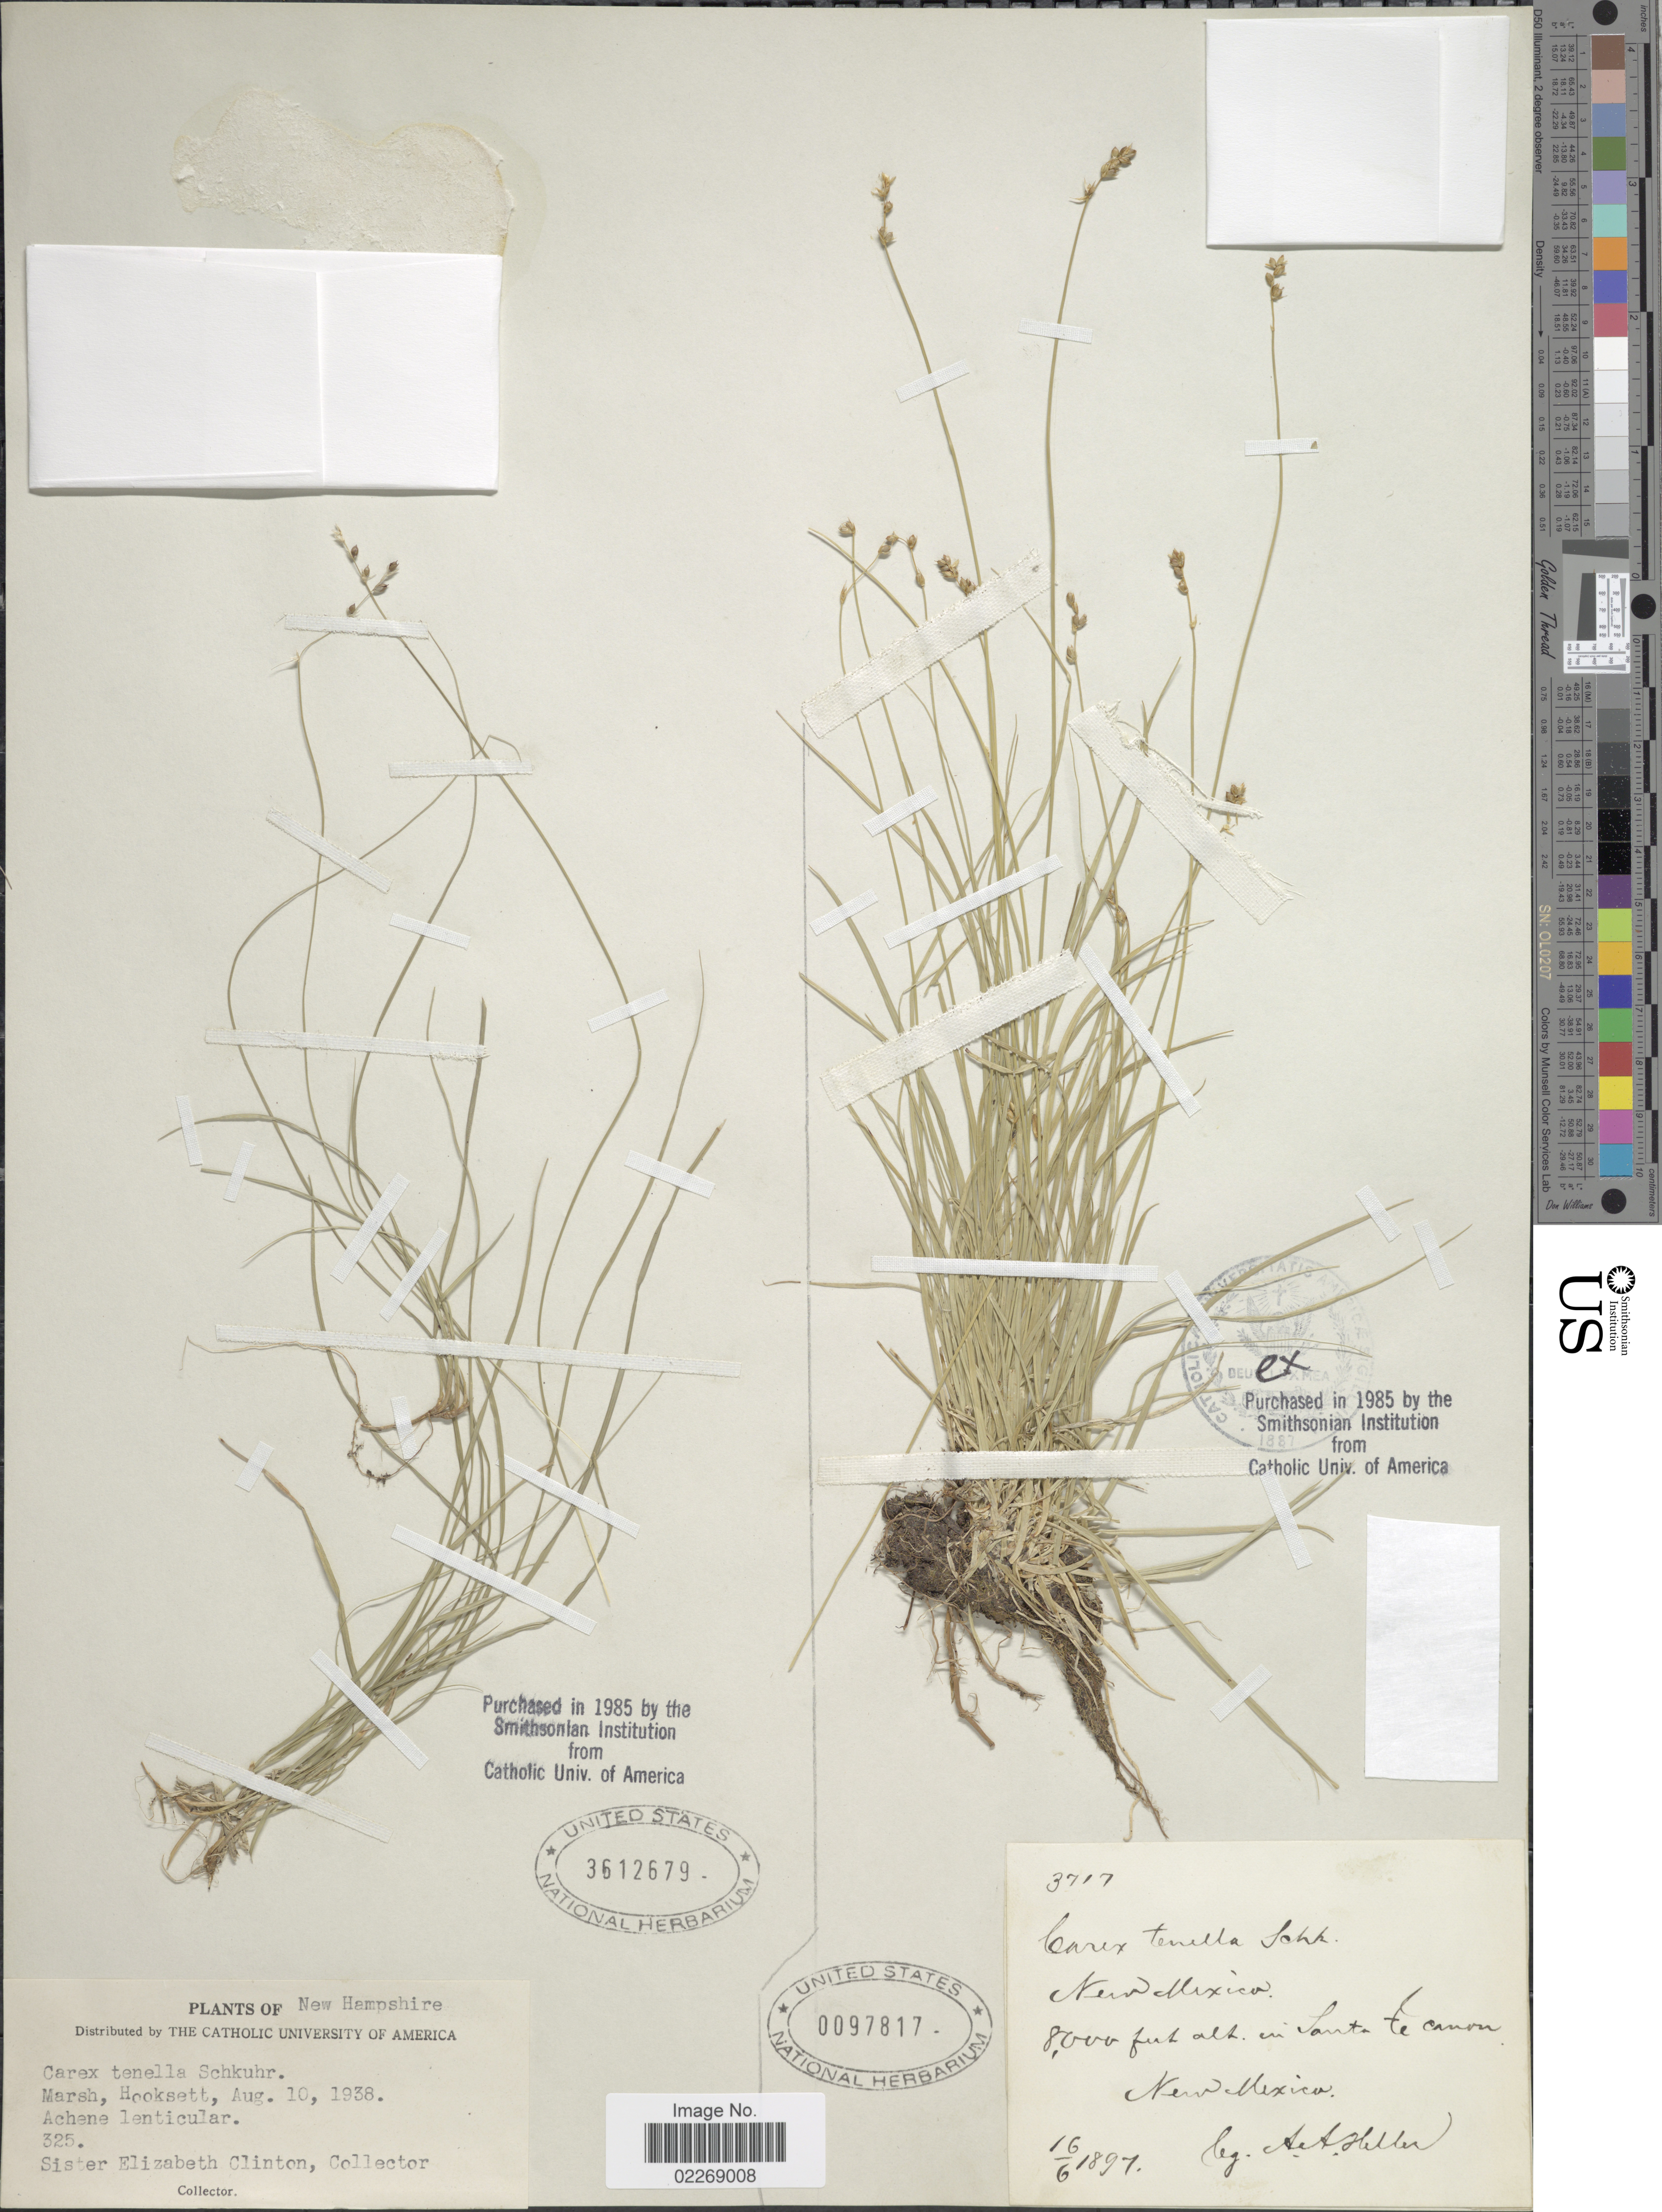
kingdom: Plantae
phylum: Tracheophyta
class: Liliopsida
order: Poales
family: Cyperaceae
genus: Carex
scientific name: Carex disperma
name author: Dewey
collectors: A. A. Heller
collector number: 3717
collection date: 1897-06-16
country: United States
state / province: New Mexico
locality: In Santa le canon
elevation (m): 2438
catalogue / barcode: US 97817